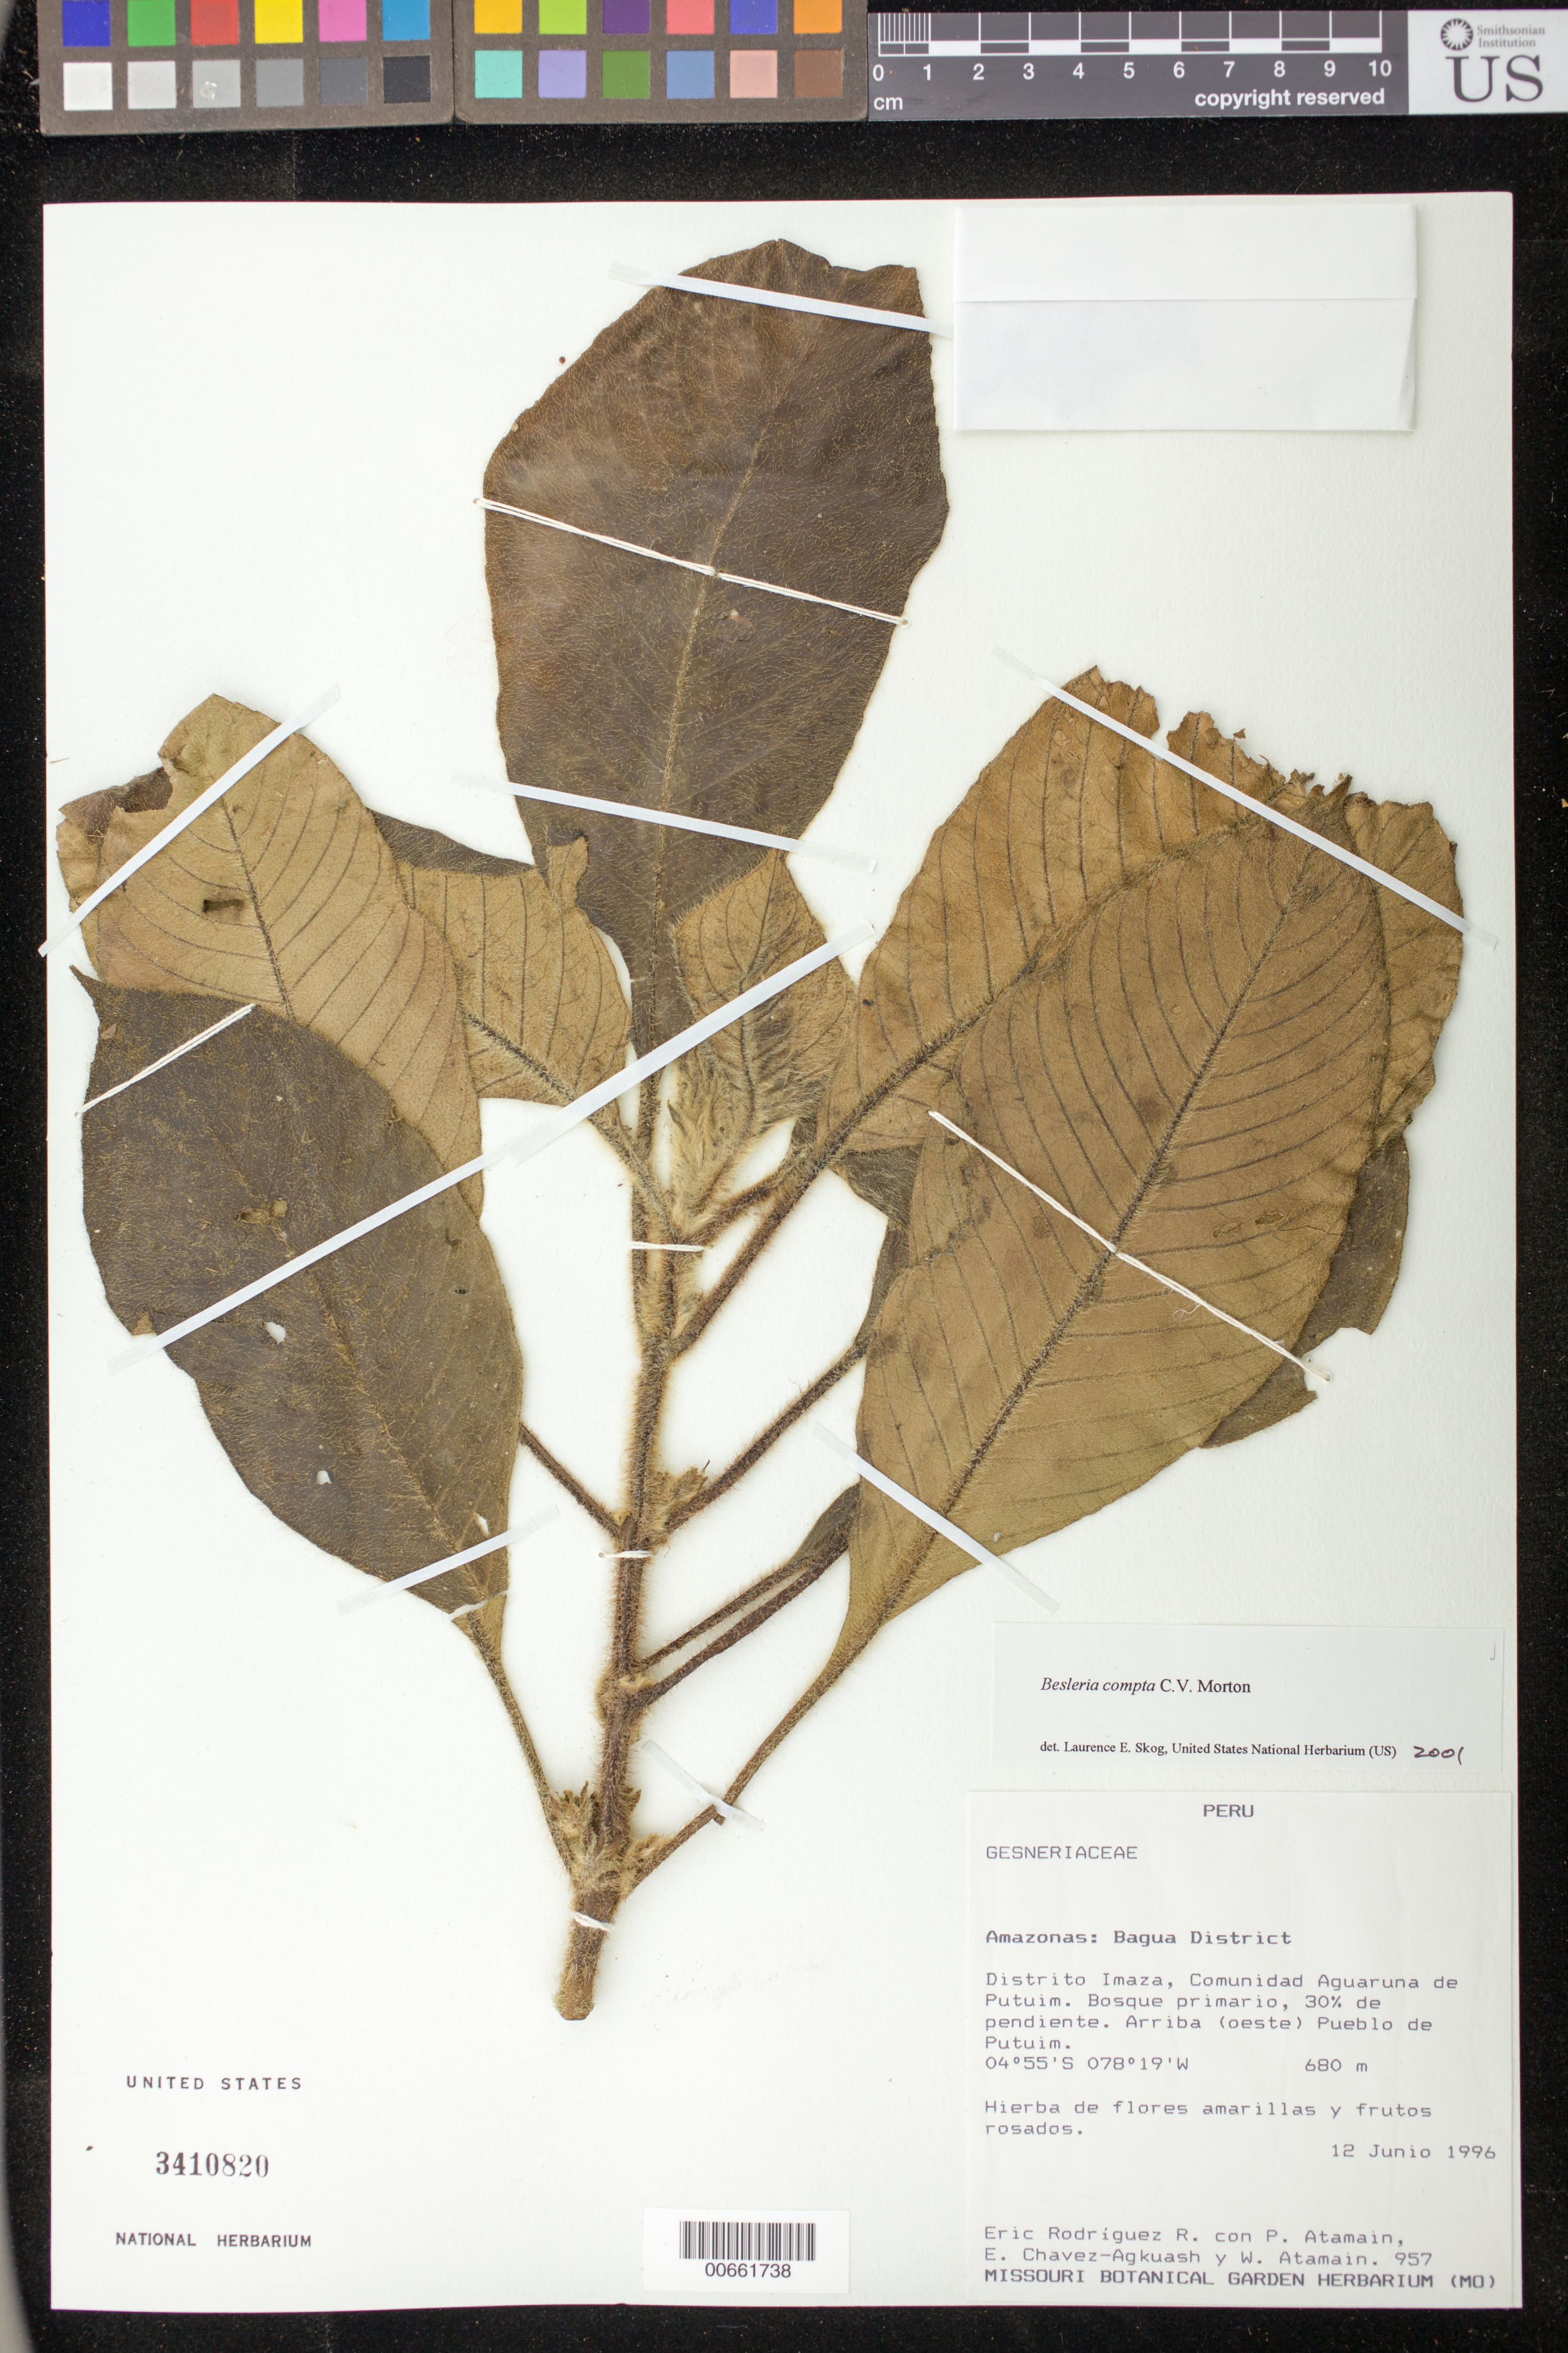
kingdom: Plantae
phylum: Tracheophyta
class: Magnoliopsida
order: Lamiales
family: Gesneriaceae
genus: Besleria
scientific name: Besleria compta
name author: C.V. Morton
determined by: Skog, Laurence E.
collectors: E. Rodriguez, P. Atamain, E. Chavez-Agkuash & W. Atamain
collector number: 957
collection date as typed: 12 Jun 1996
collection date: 1996-06-12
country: Peru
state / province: Amazonas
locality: Bagua District, Distrito Imaza, comunidad Aguaruna de Putuim, arriba (oeste) Pueblo de Putuim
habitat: Bosque primario, 30% de pendiente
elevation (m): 680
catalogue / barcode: US 3410820